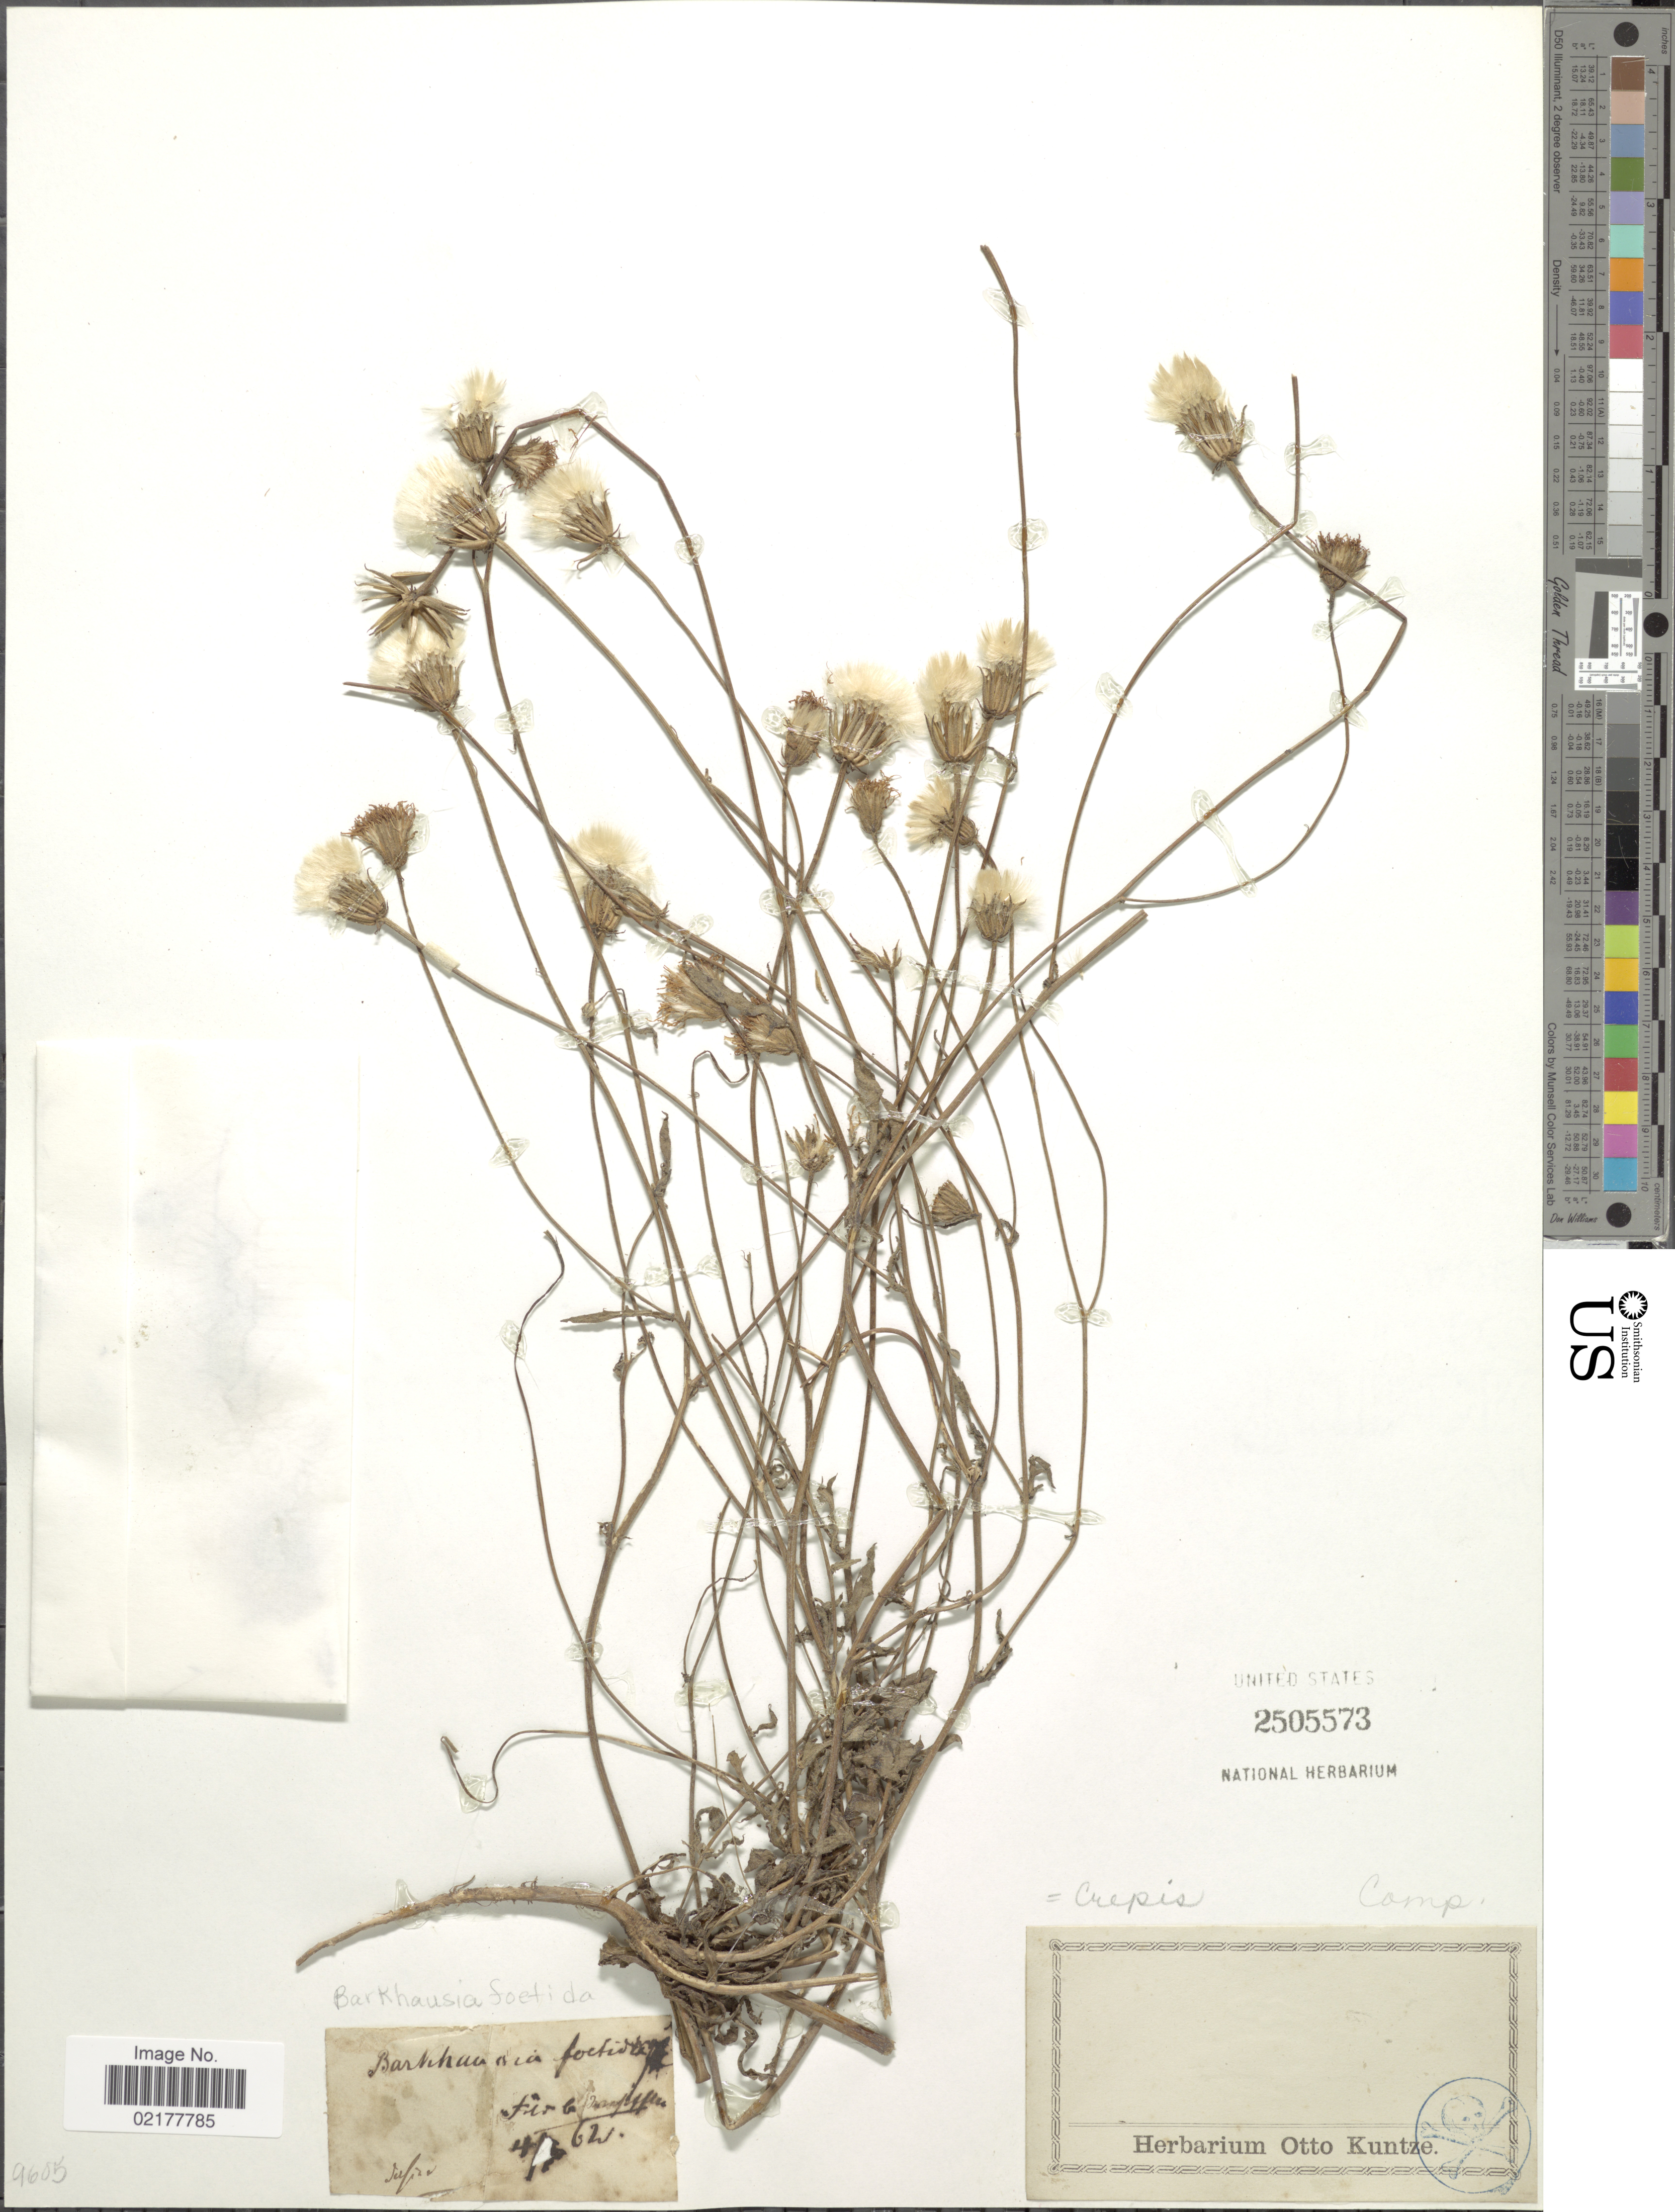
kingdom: Plantae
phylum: Tracheophyta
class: Magnoliopsida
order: Asterales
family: Asteraceae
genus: Crepis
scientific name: Crepis foetida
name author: L.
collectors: ex Herb. O. Kuntze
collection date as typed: Transcribed d/m/y: 4/3/62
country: Brazil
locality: Jupiá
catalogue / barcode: US 2505573